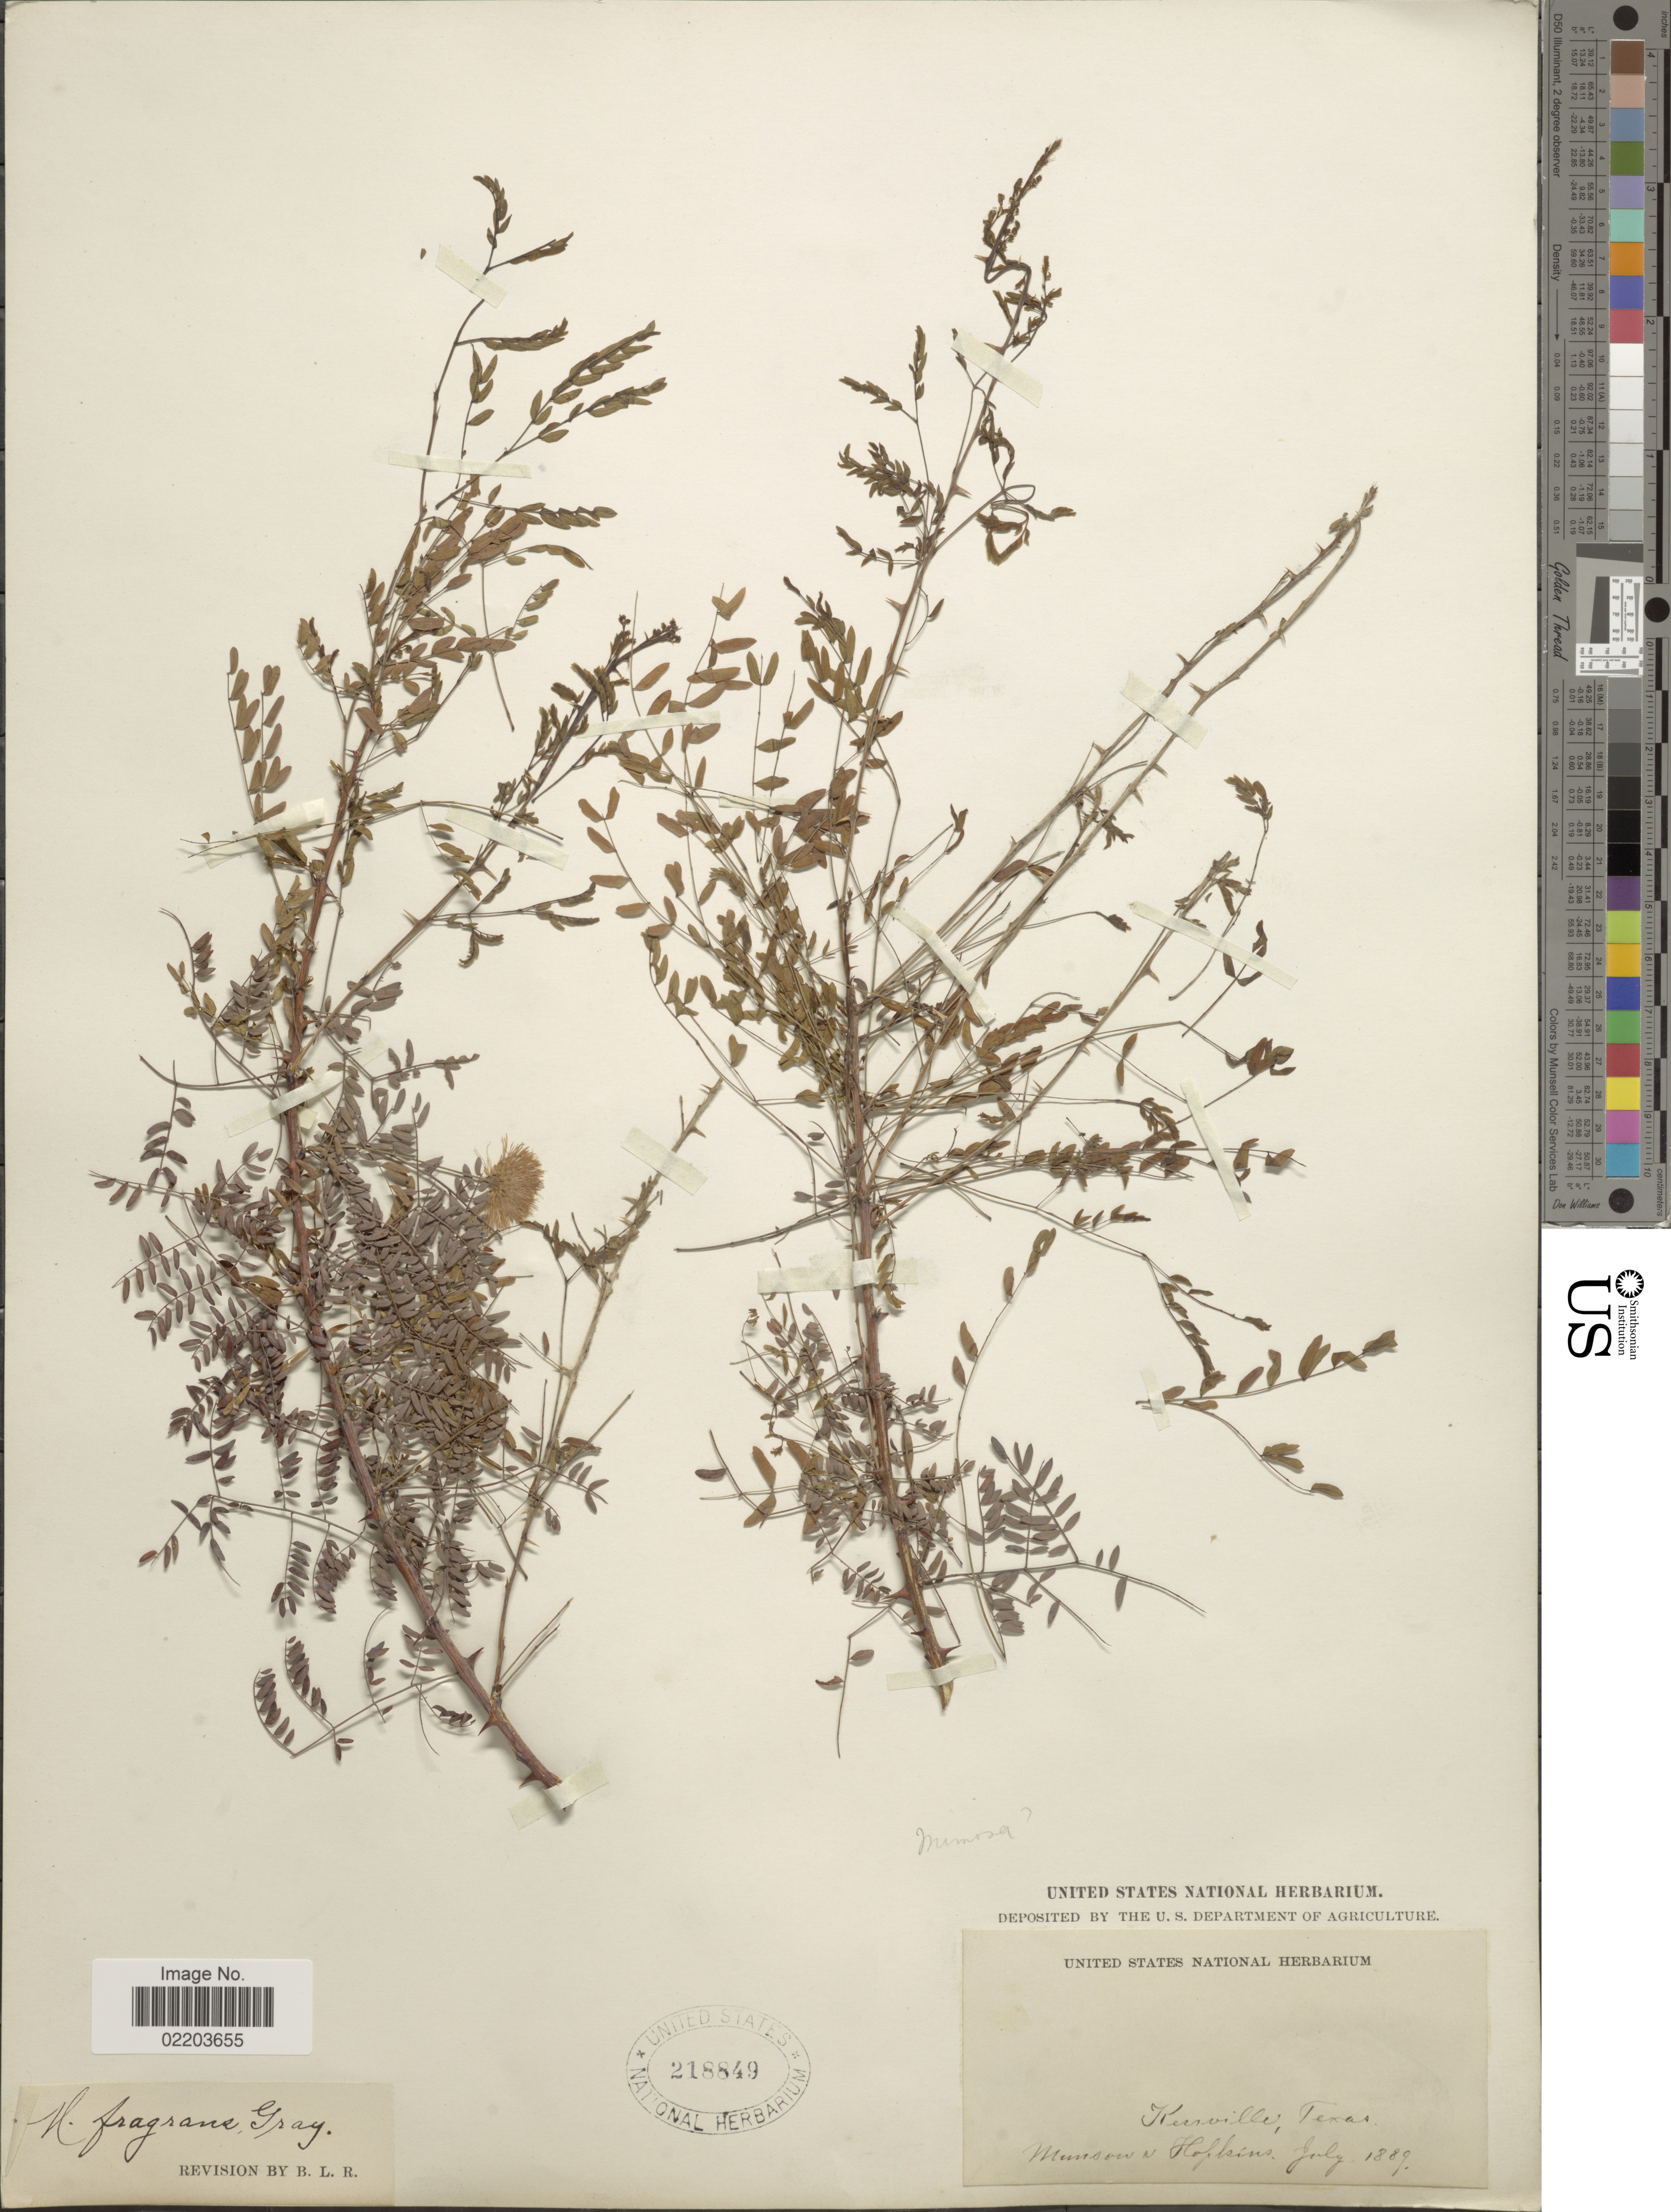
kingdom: Plantae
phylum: Tracheophyta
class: Magnoliopsida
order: Fabales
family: Fabaceae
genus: Mimosa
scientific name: Mimosa borealis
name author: A. Gray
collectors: M. Hopkins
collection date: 1889-07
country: United States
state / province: Texas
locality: Kerrville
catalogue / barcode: US 218849